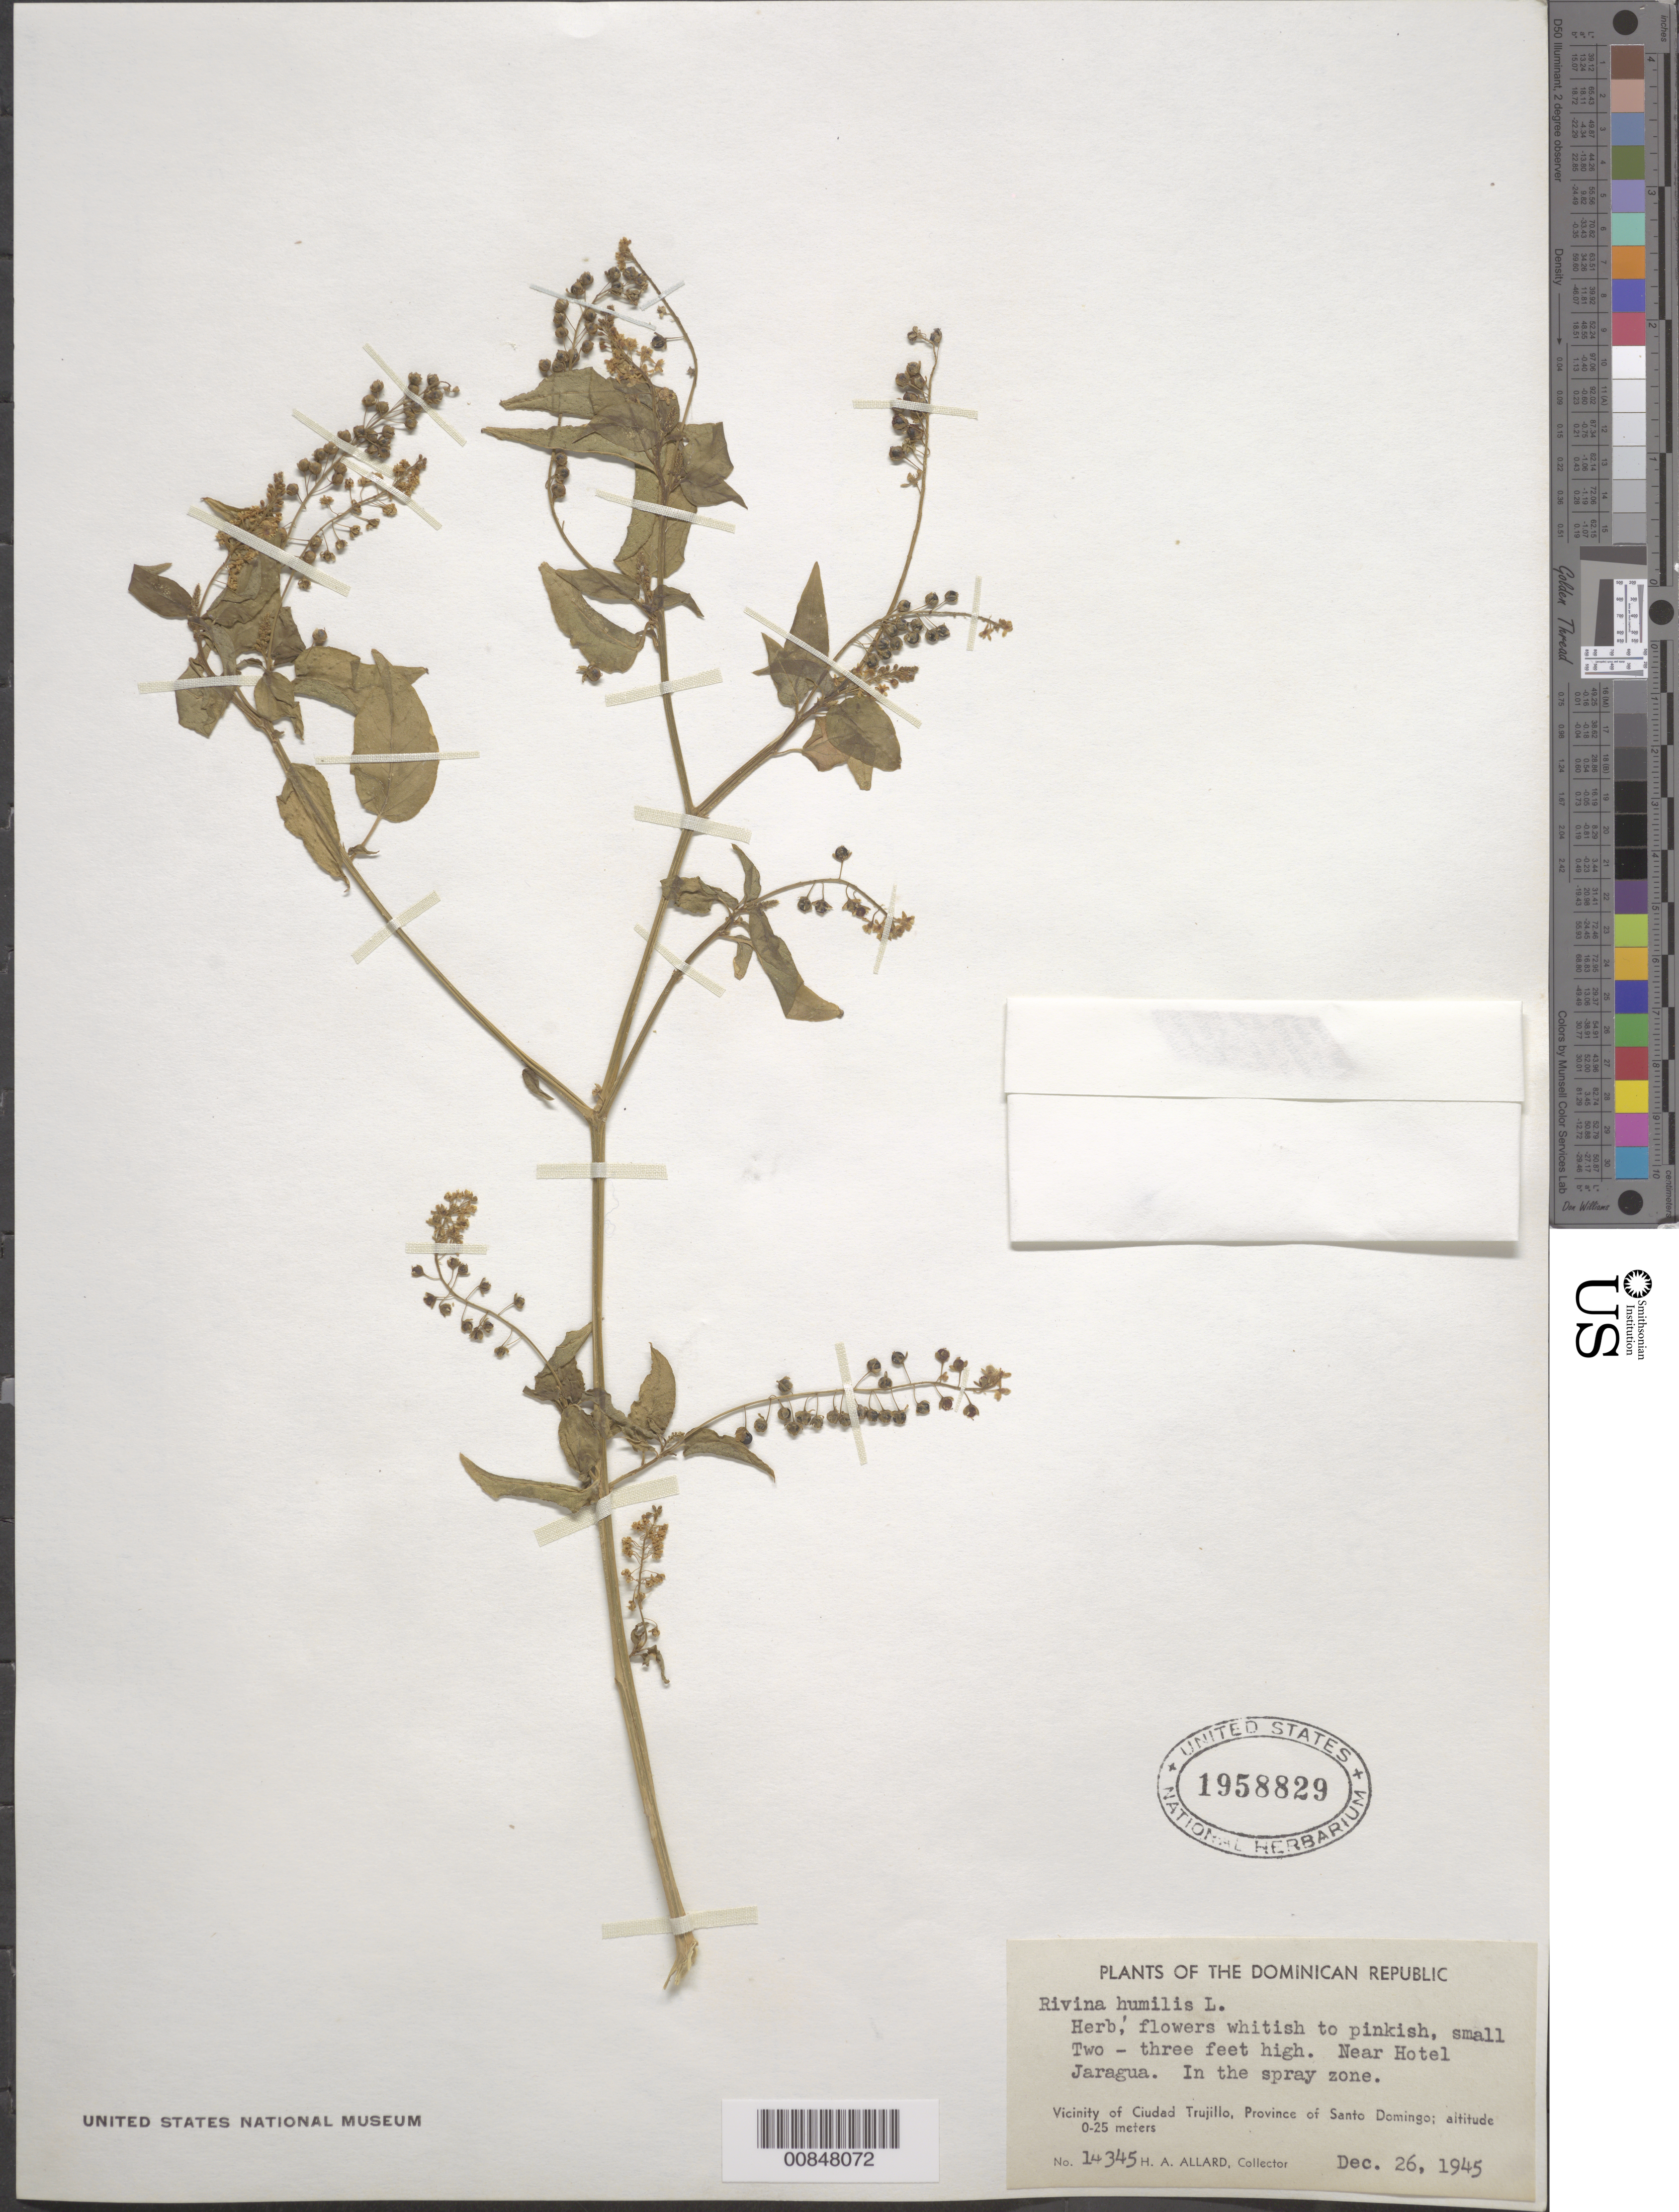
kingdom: Plantae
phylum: Tracheophyta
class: Magnoliopsida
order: Caryophyllales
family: Phytolaccaceae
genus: Rivina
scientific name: Rivina humilis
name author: L.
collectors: H. A. Allard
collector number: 14345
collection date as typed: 26 Dec 1945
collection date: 1945-12-26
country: Dominican Republic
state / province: Distrito Nacional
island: Hispaniola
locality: Vicinity of Ciudad Trujillo, Province of Santo Domingo (obsolete). Near Hotel Jaragua.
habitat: In the spray zone.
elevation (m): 0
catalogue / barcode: US 1958829